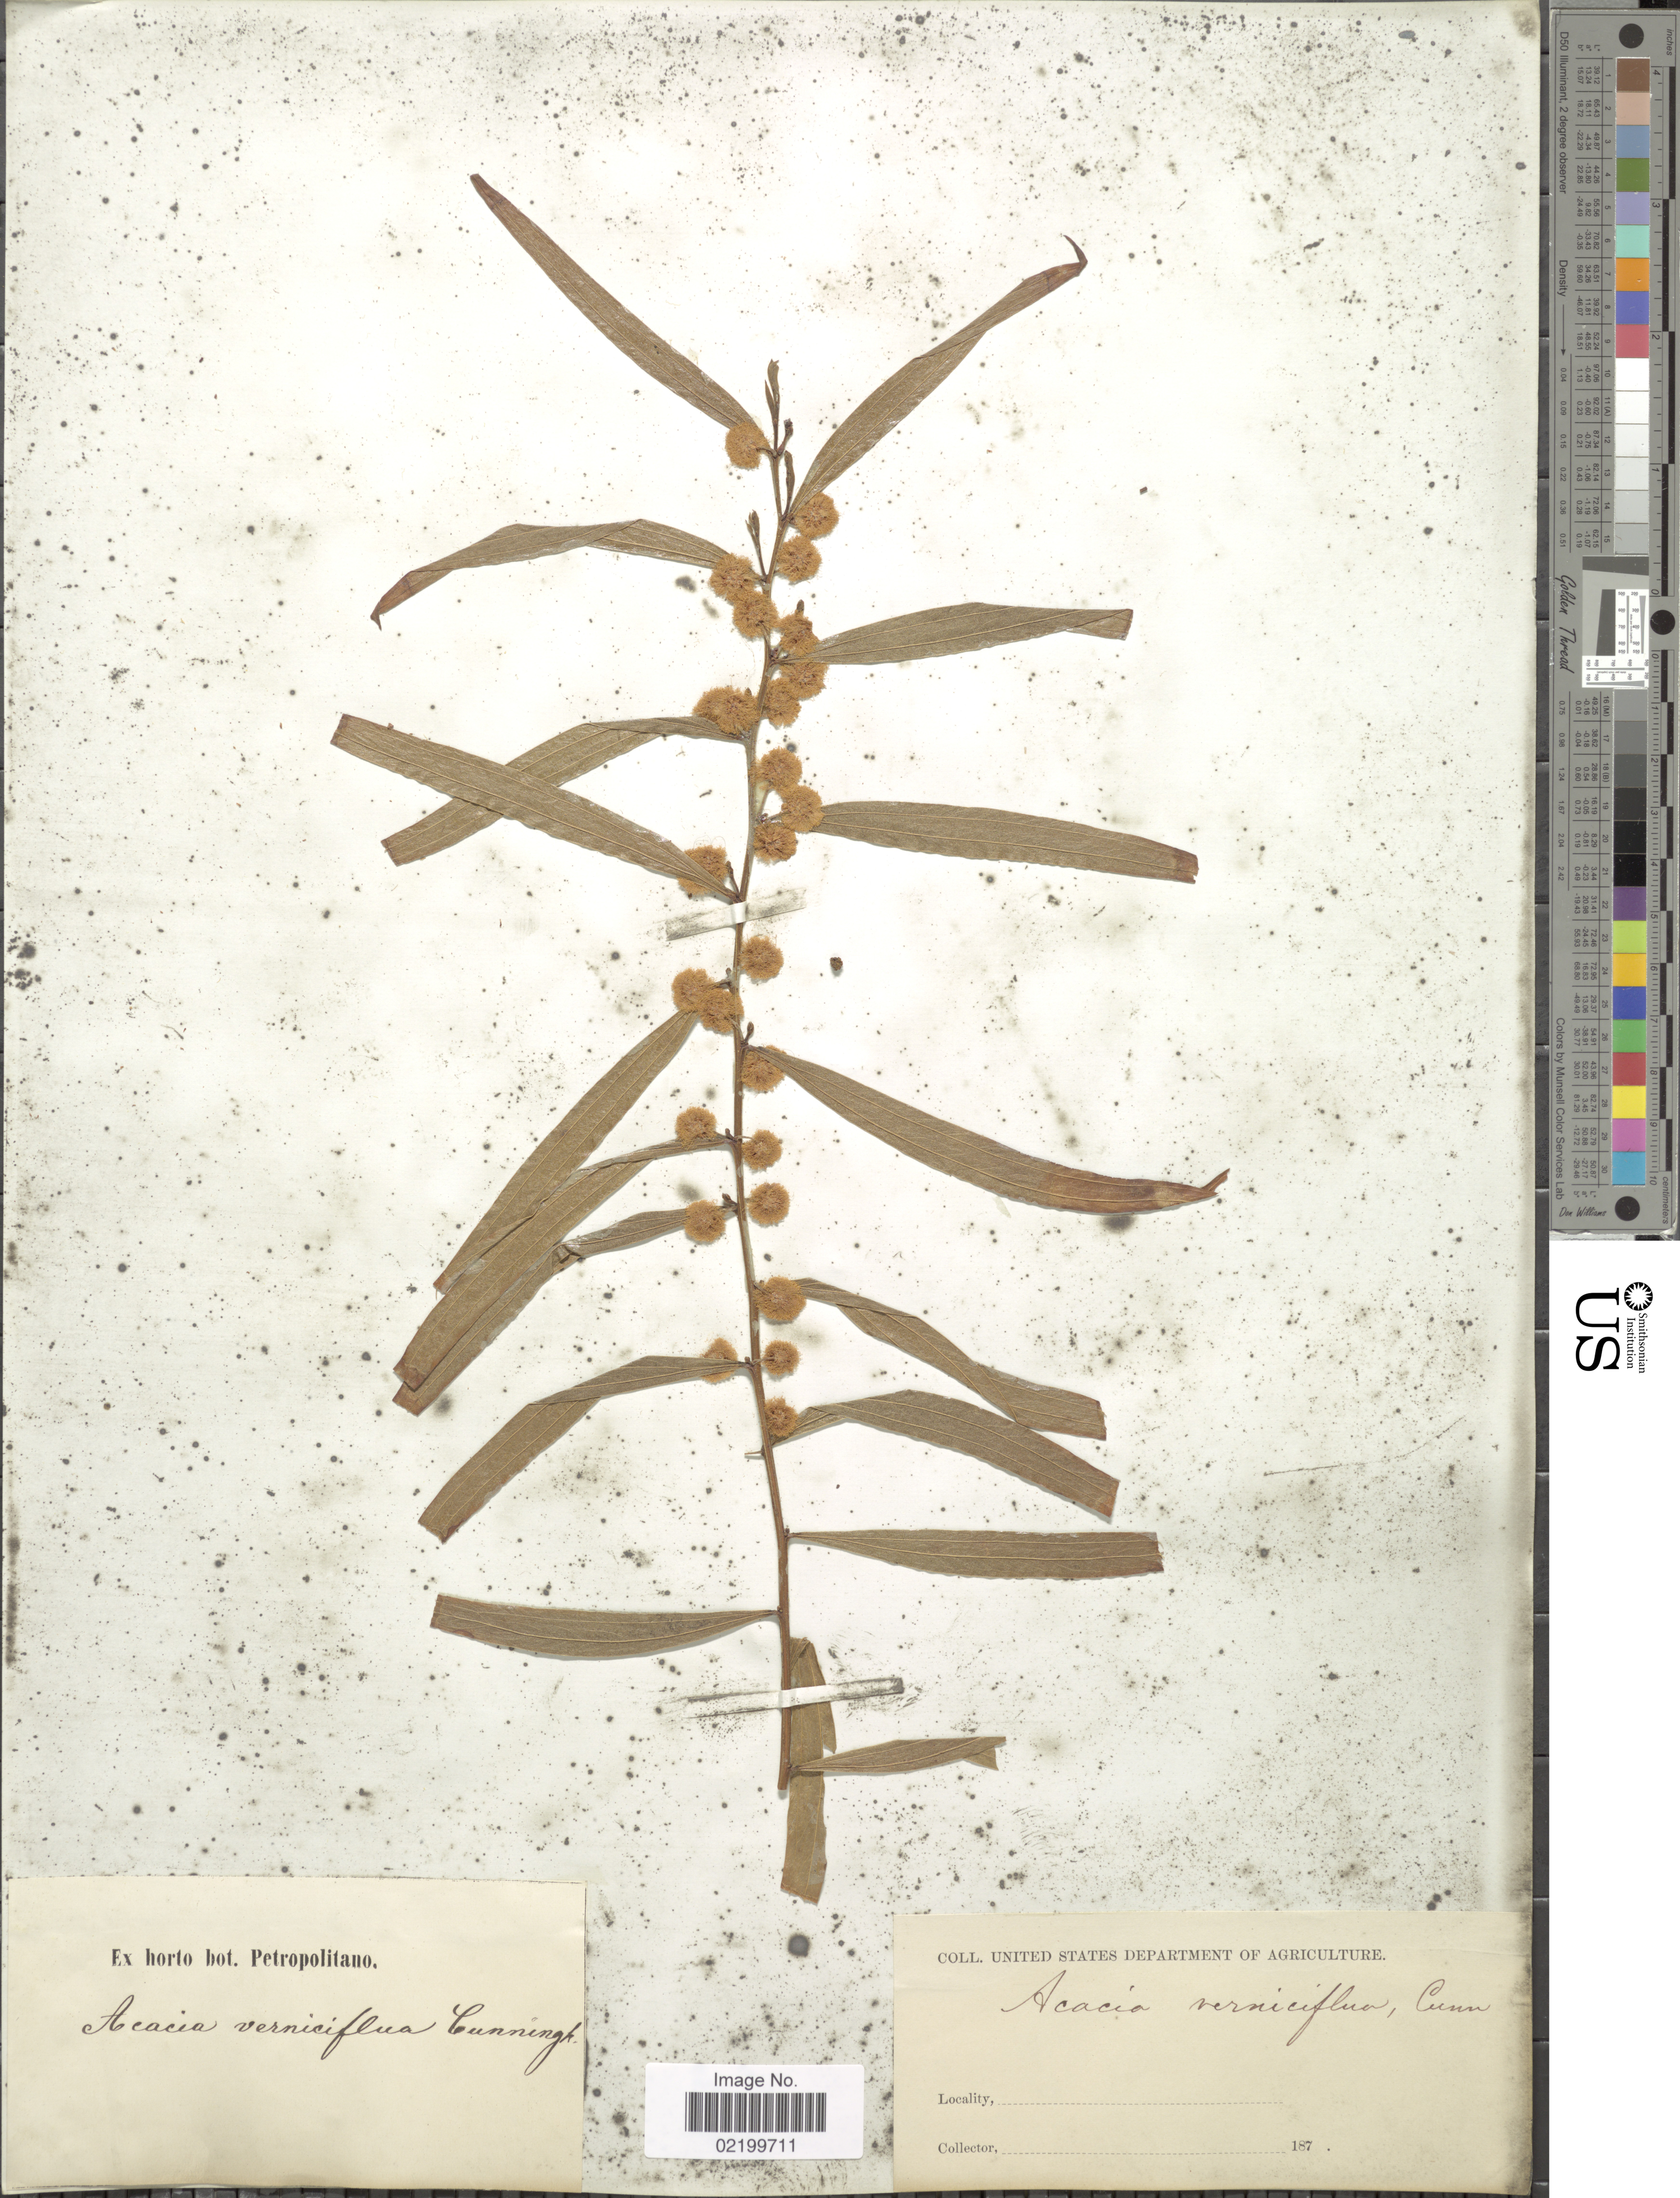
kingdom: Plantae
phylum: Tracheophyta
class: Magnoliopsida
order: Fabales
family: Fabaceae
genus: Acacia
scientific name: Acacia verniciflua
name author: A. Cunn.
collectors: ex Horto Bot. Petropolitano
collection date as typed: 187